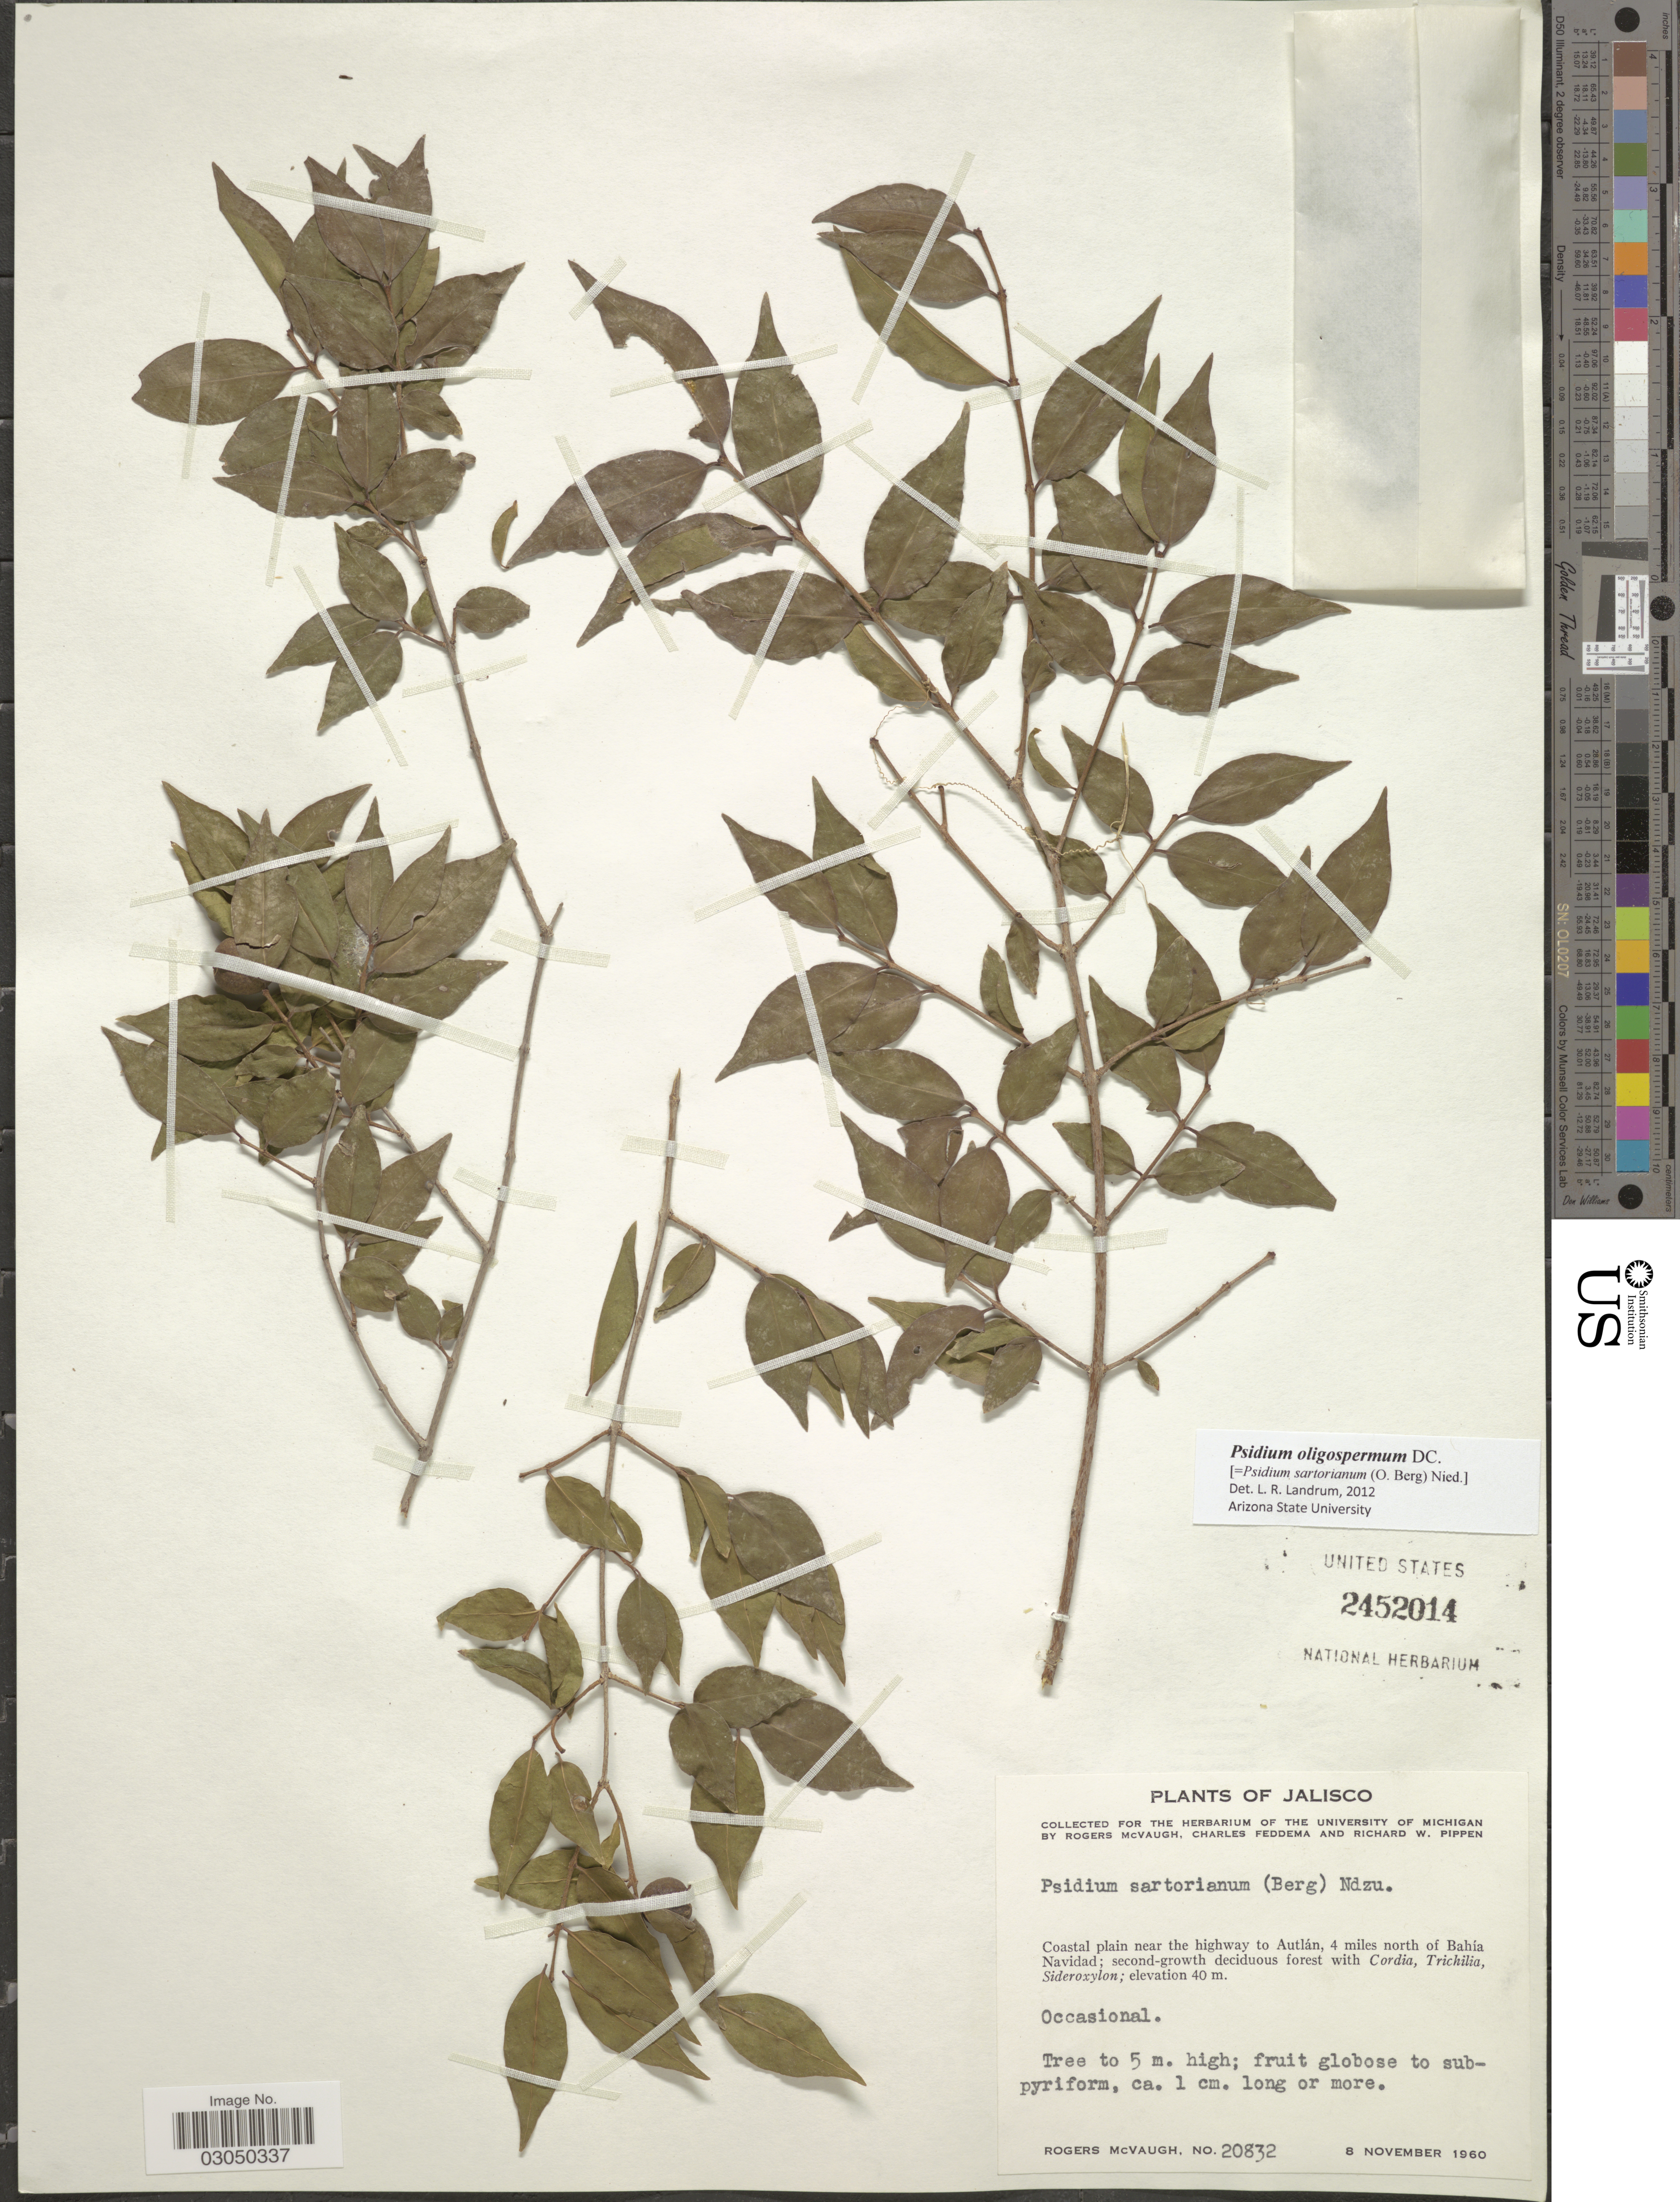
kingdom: Plantae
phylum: Tracheophyta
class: Magnoliopsida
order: Myrtales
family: Myrtaceae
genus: Psidium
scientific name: Psidium oligospermum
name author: Mart. ex DC.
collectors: R. McVaugh, C. Feddema & R. W. Pippen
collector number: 20832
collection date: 1960-11-08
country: Mexico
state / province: Jalisco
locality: Coastal plain near the highway to Autlán, 4 miles north of Bahía Navidad.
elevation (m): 40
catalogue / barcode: US 2452014